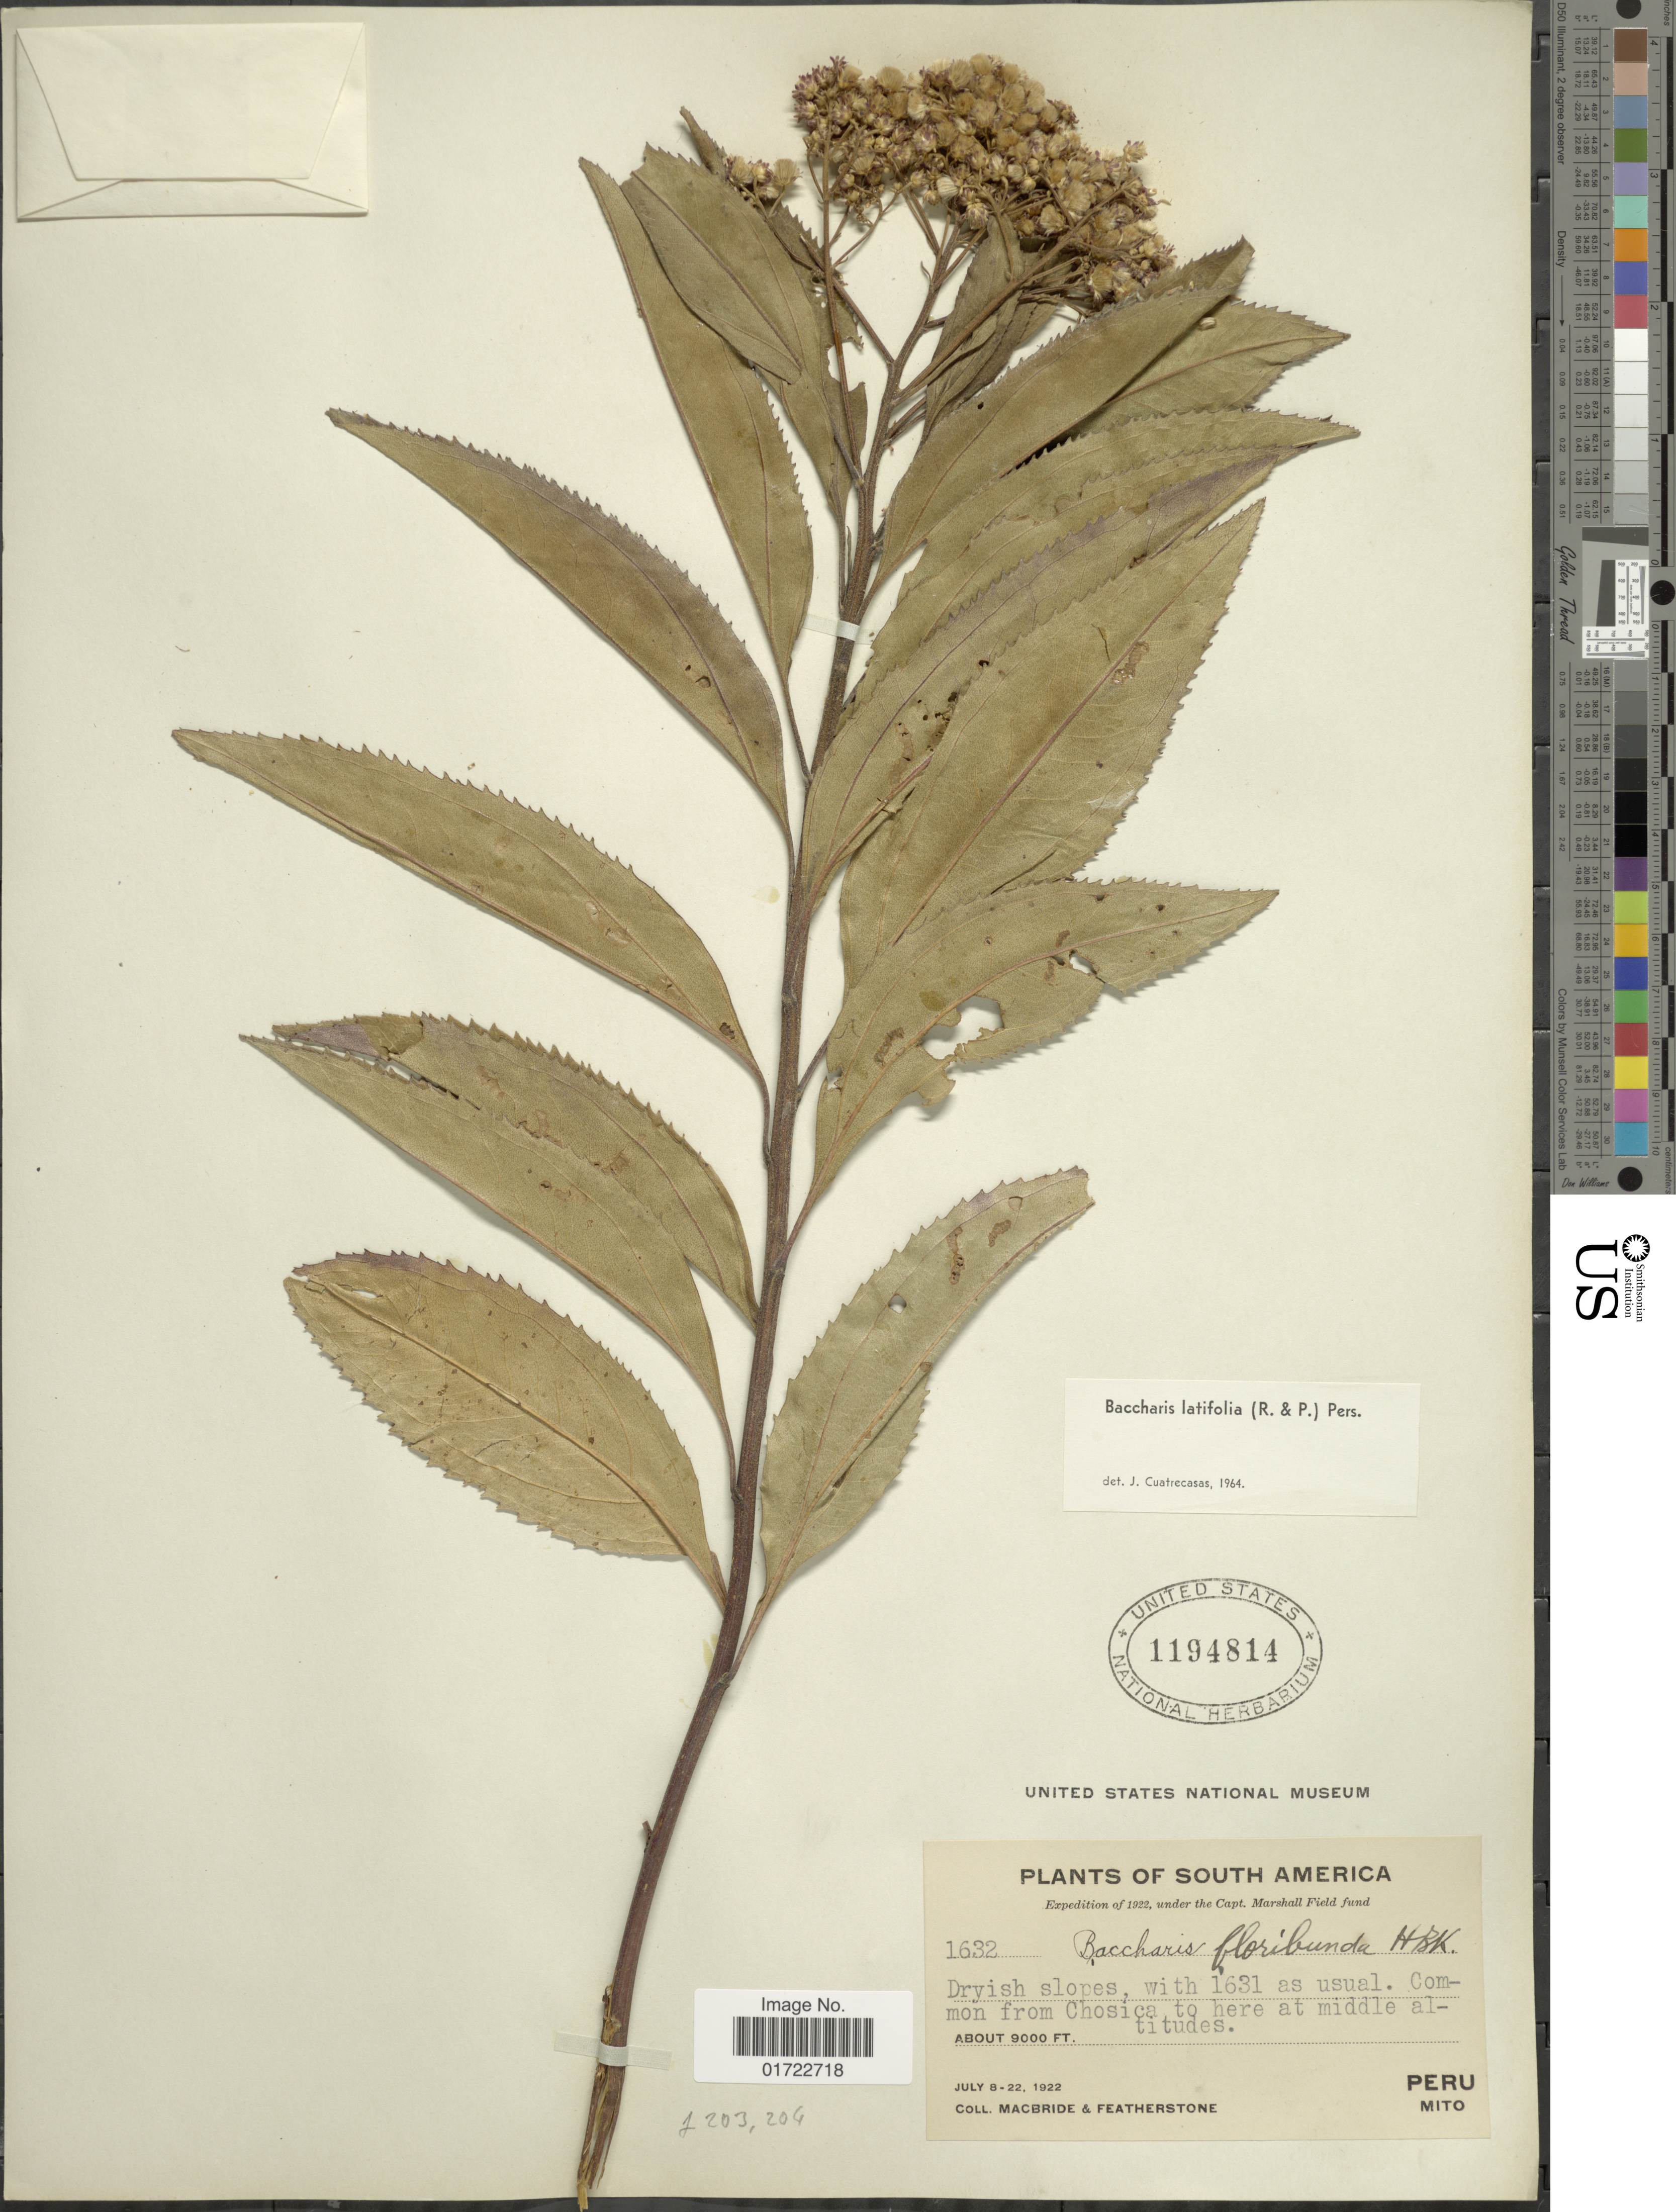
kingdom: Plantae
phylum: Tracheophyta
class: Magnoliopsida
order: Asterales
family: Asteraceae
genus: Baccharis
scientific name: Baccharis latifolia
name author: (Ruiz & Pav.) Pers.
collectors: Macbride, -- & -. Featherstone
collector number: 1632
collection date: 1922-07-08/1922-07-22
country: Peru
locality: South America, Mito.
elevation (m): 2743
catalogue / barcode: US 1194814